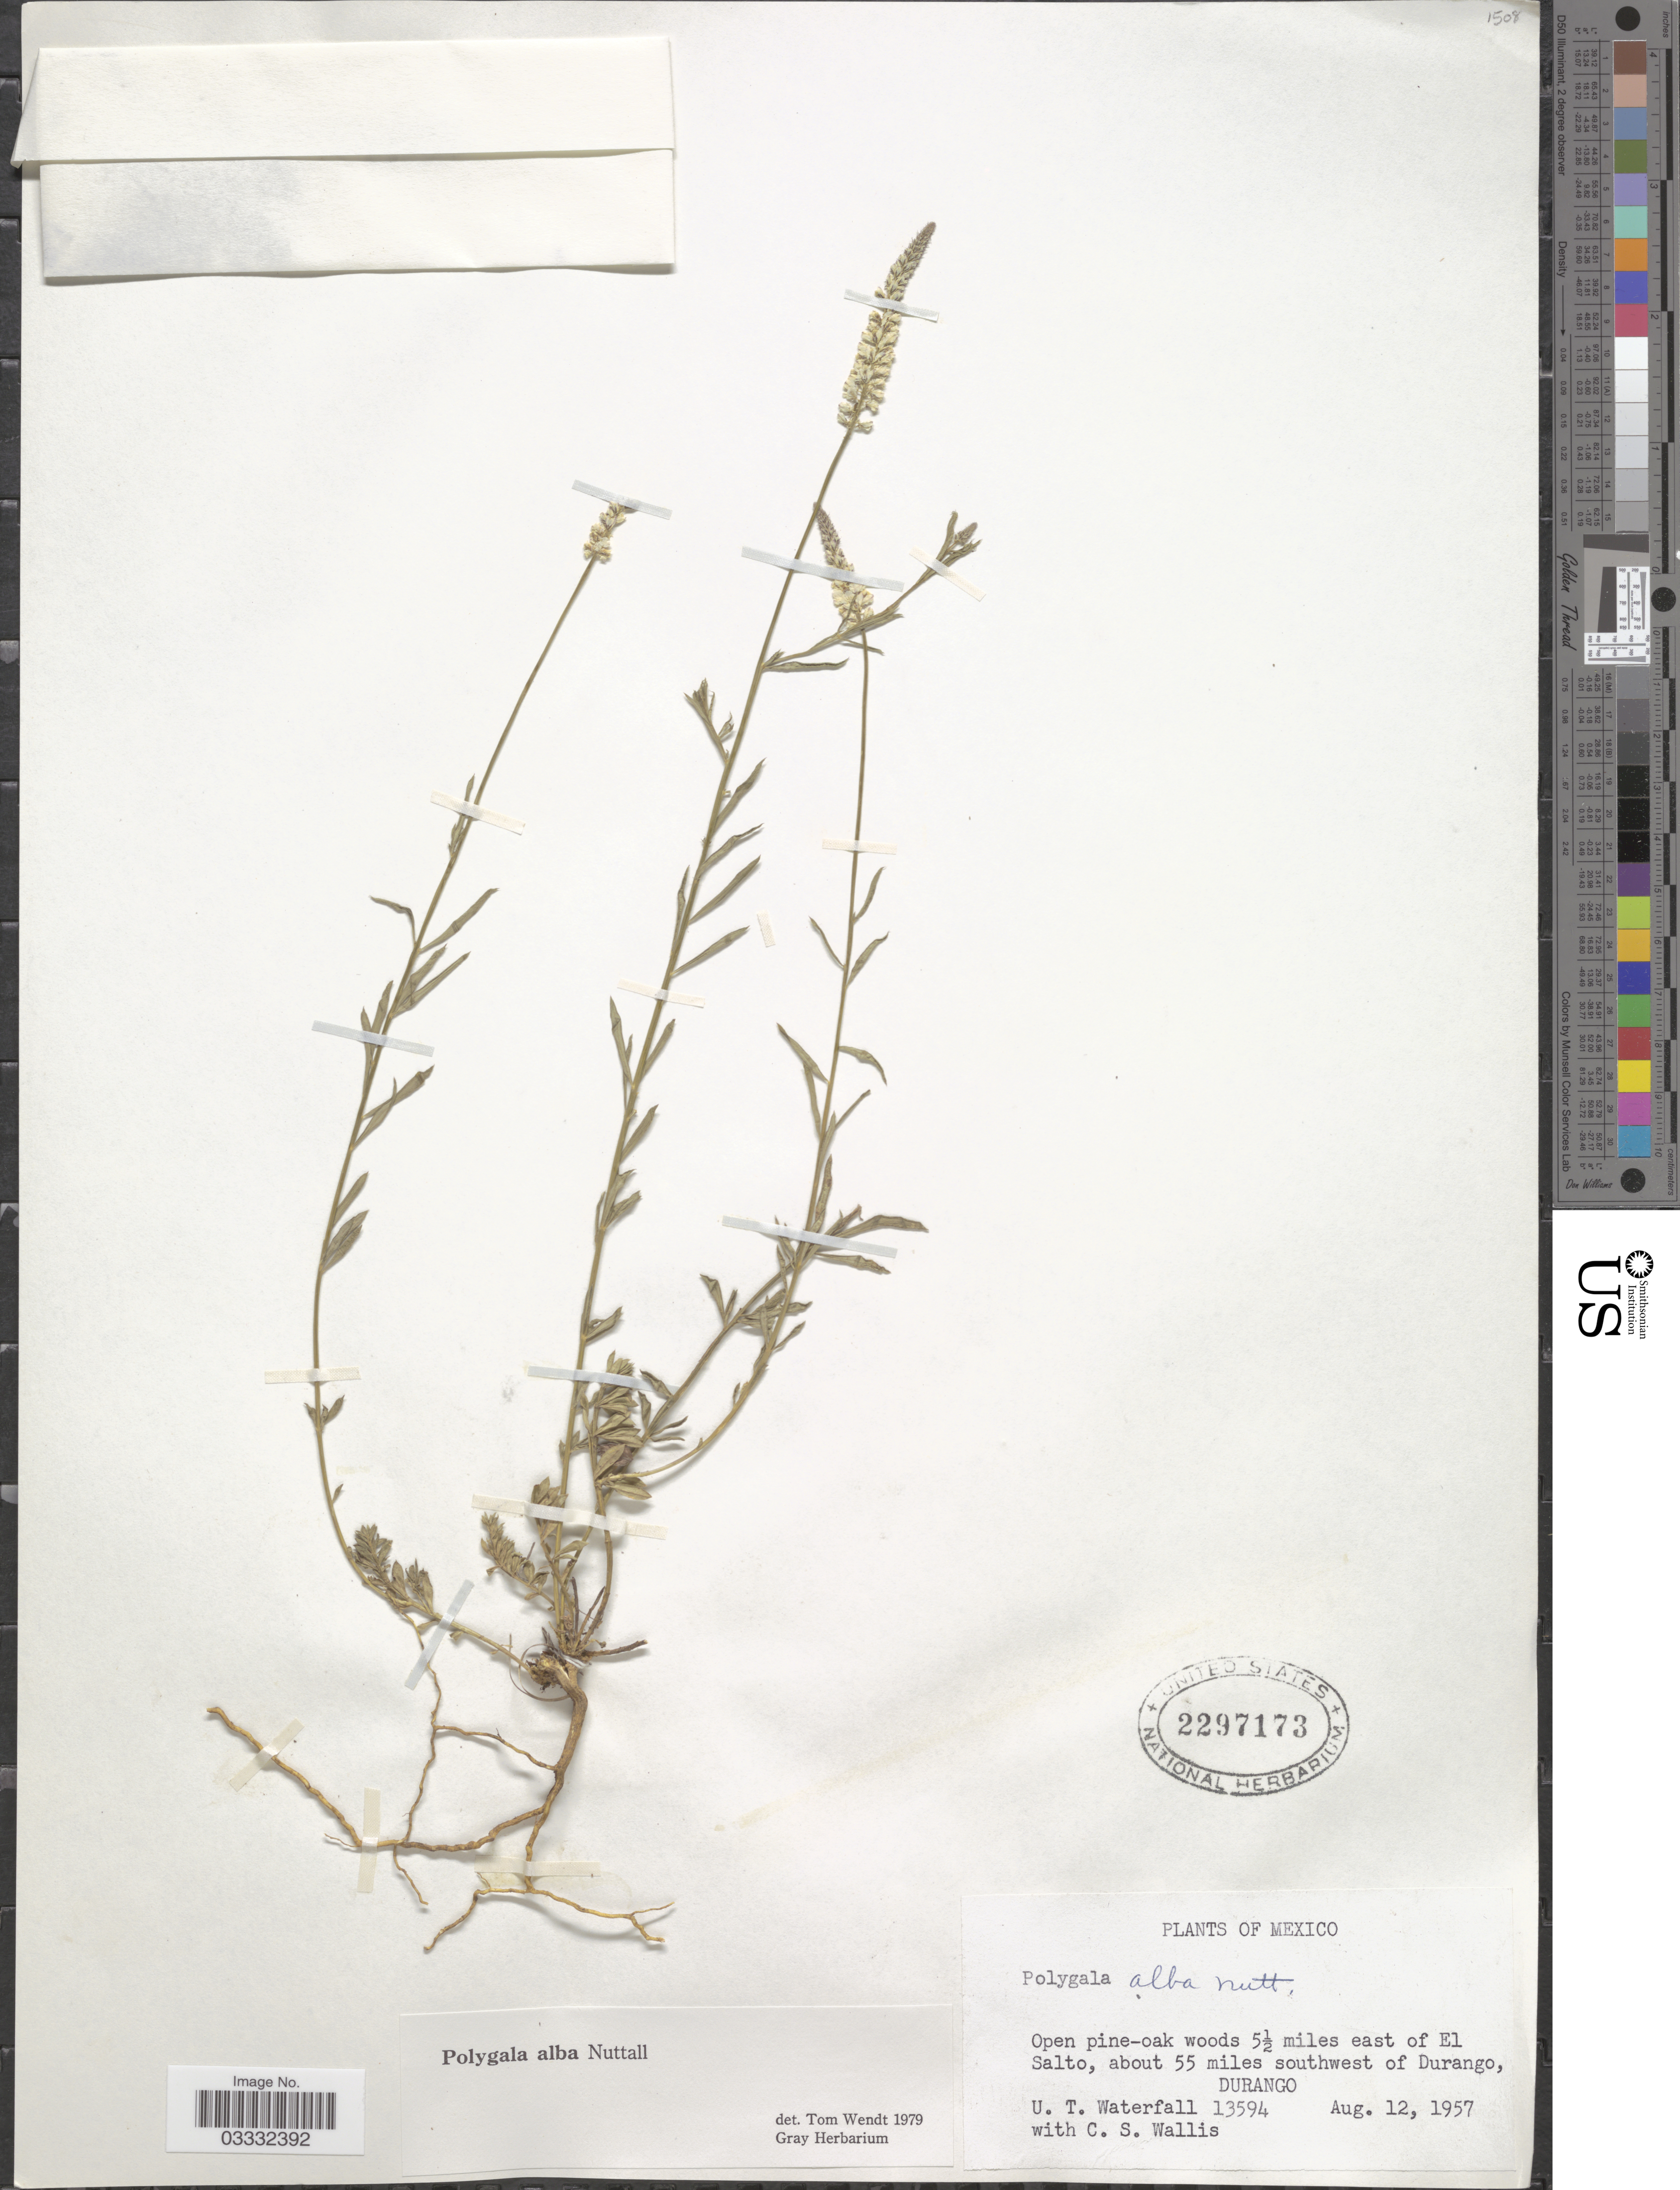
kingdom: Plantae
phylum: Tracheophyta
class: Magnoliopsida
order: Fabales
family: Polygalaceae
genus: Polygala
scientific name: Polygala alba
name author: Nutt.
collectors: U. T. Waterfall & C. S. Wallis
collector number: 13594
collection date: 1957-08-12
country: Mexico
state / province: Durango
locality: Open pike-oak woods 5½ miles east of El Salto, about 55 miles southwest of Durango.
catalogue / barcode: US 2297173